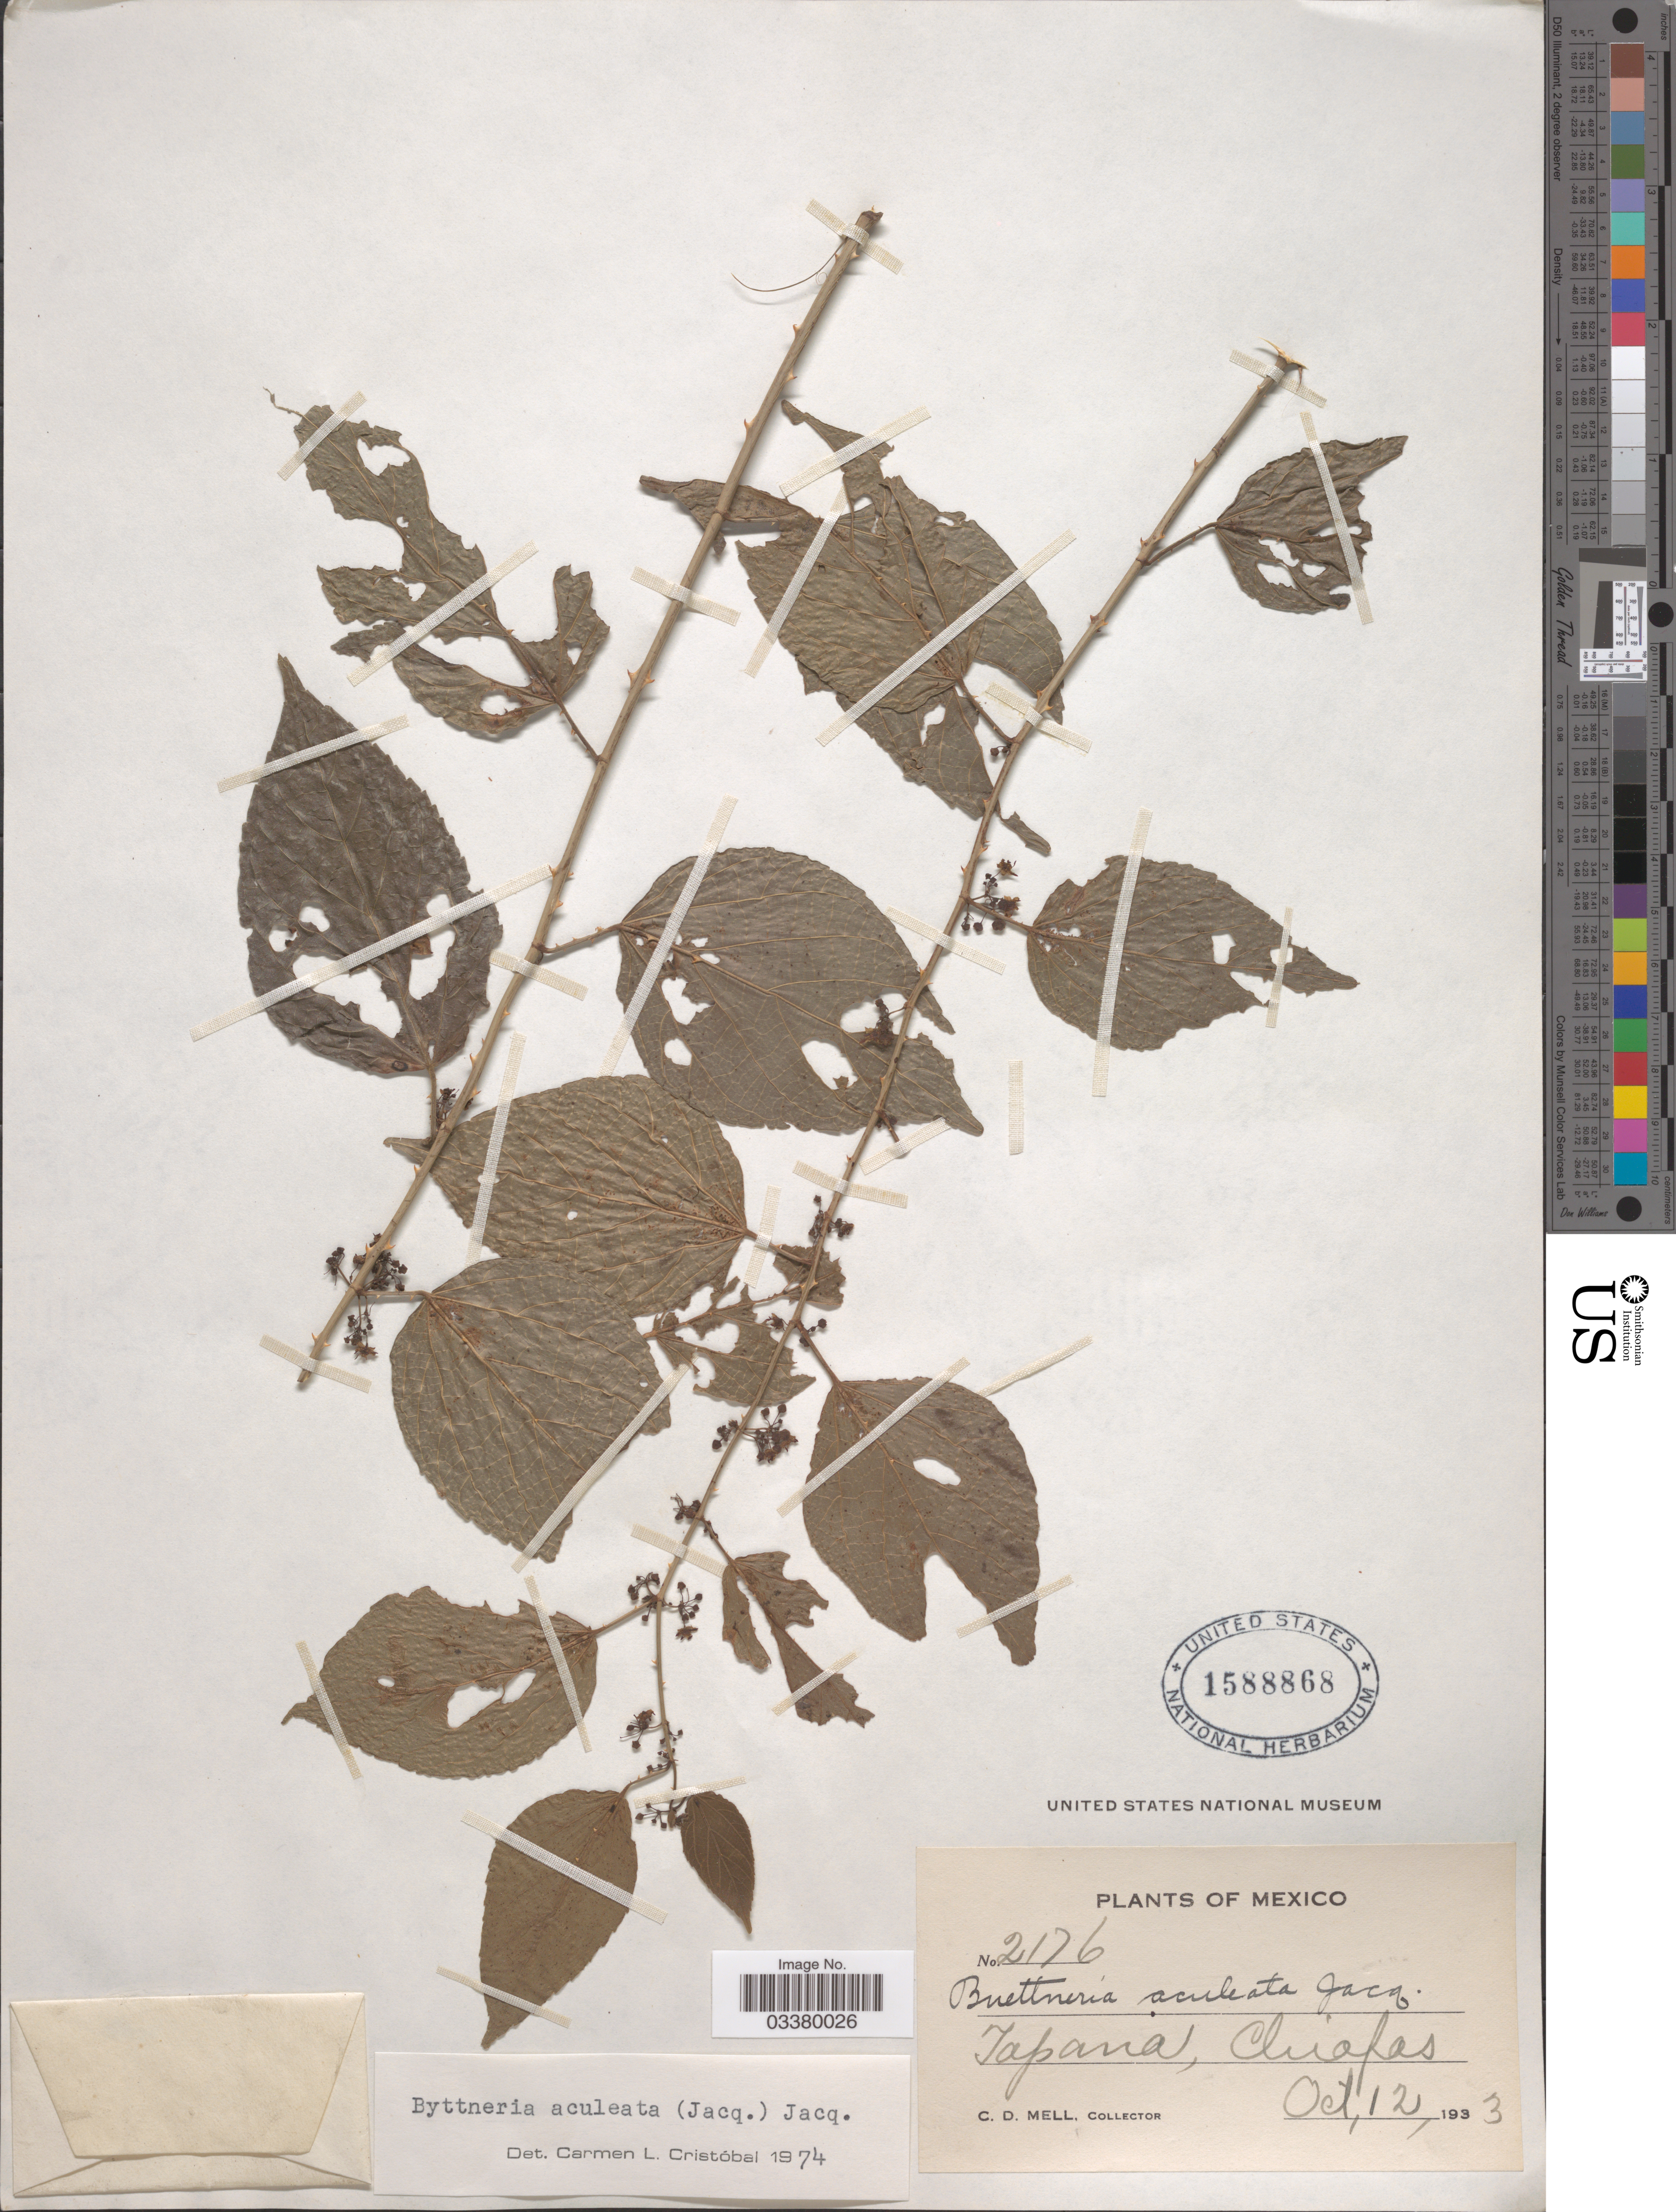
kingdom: Plantae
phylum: Tracheophyta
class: Magnoliopsida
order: Malvales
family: Malvaceae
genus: Byttneria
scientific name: Byttneria aculeata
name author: (Jacq.) Jacq.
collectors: C. D. Mell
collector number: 2176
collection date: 1933-10-12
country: Mexico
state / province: Chiapas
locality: Tapana.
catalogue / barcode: US 1588868